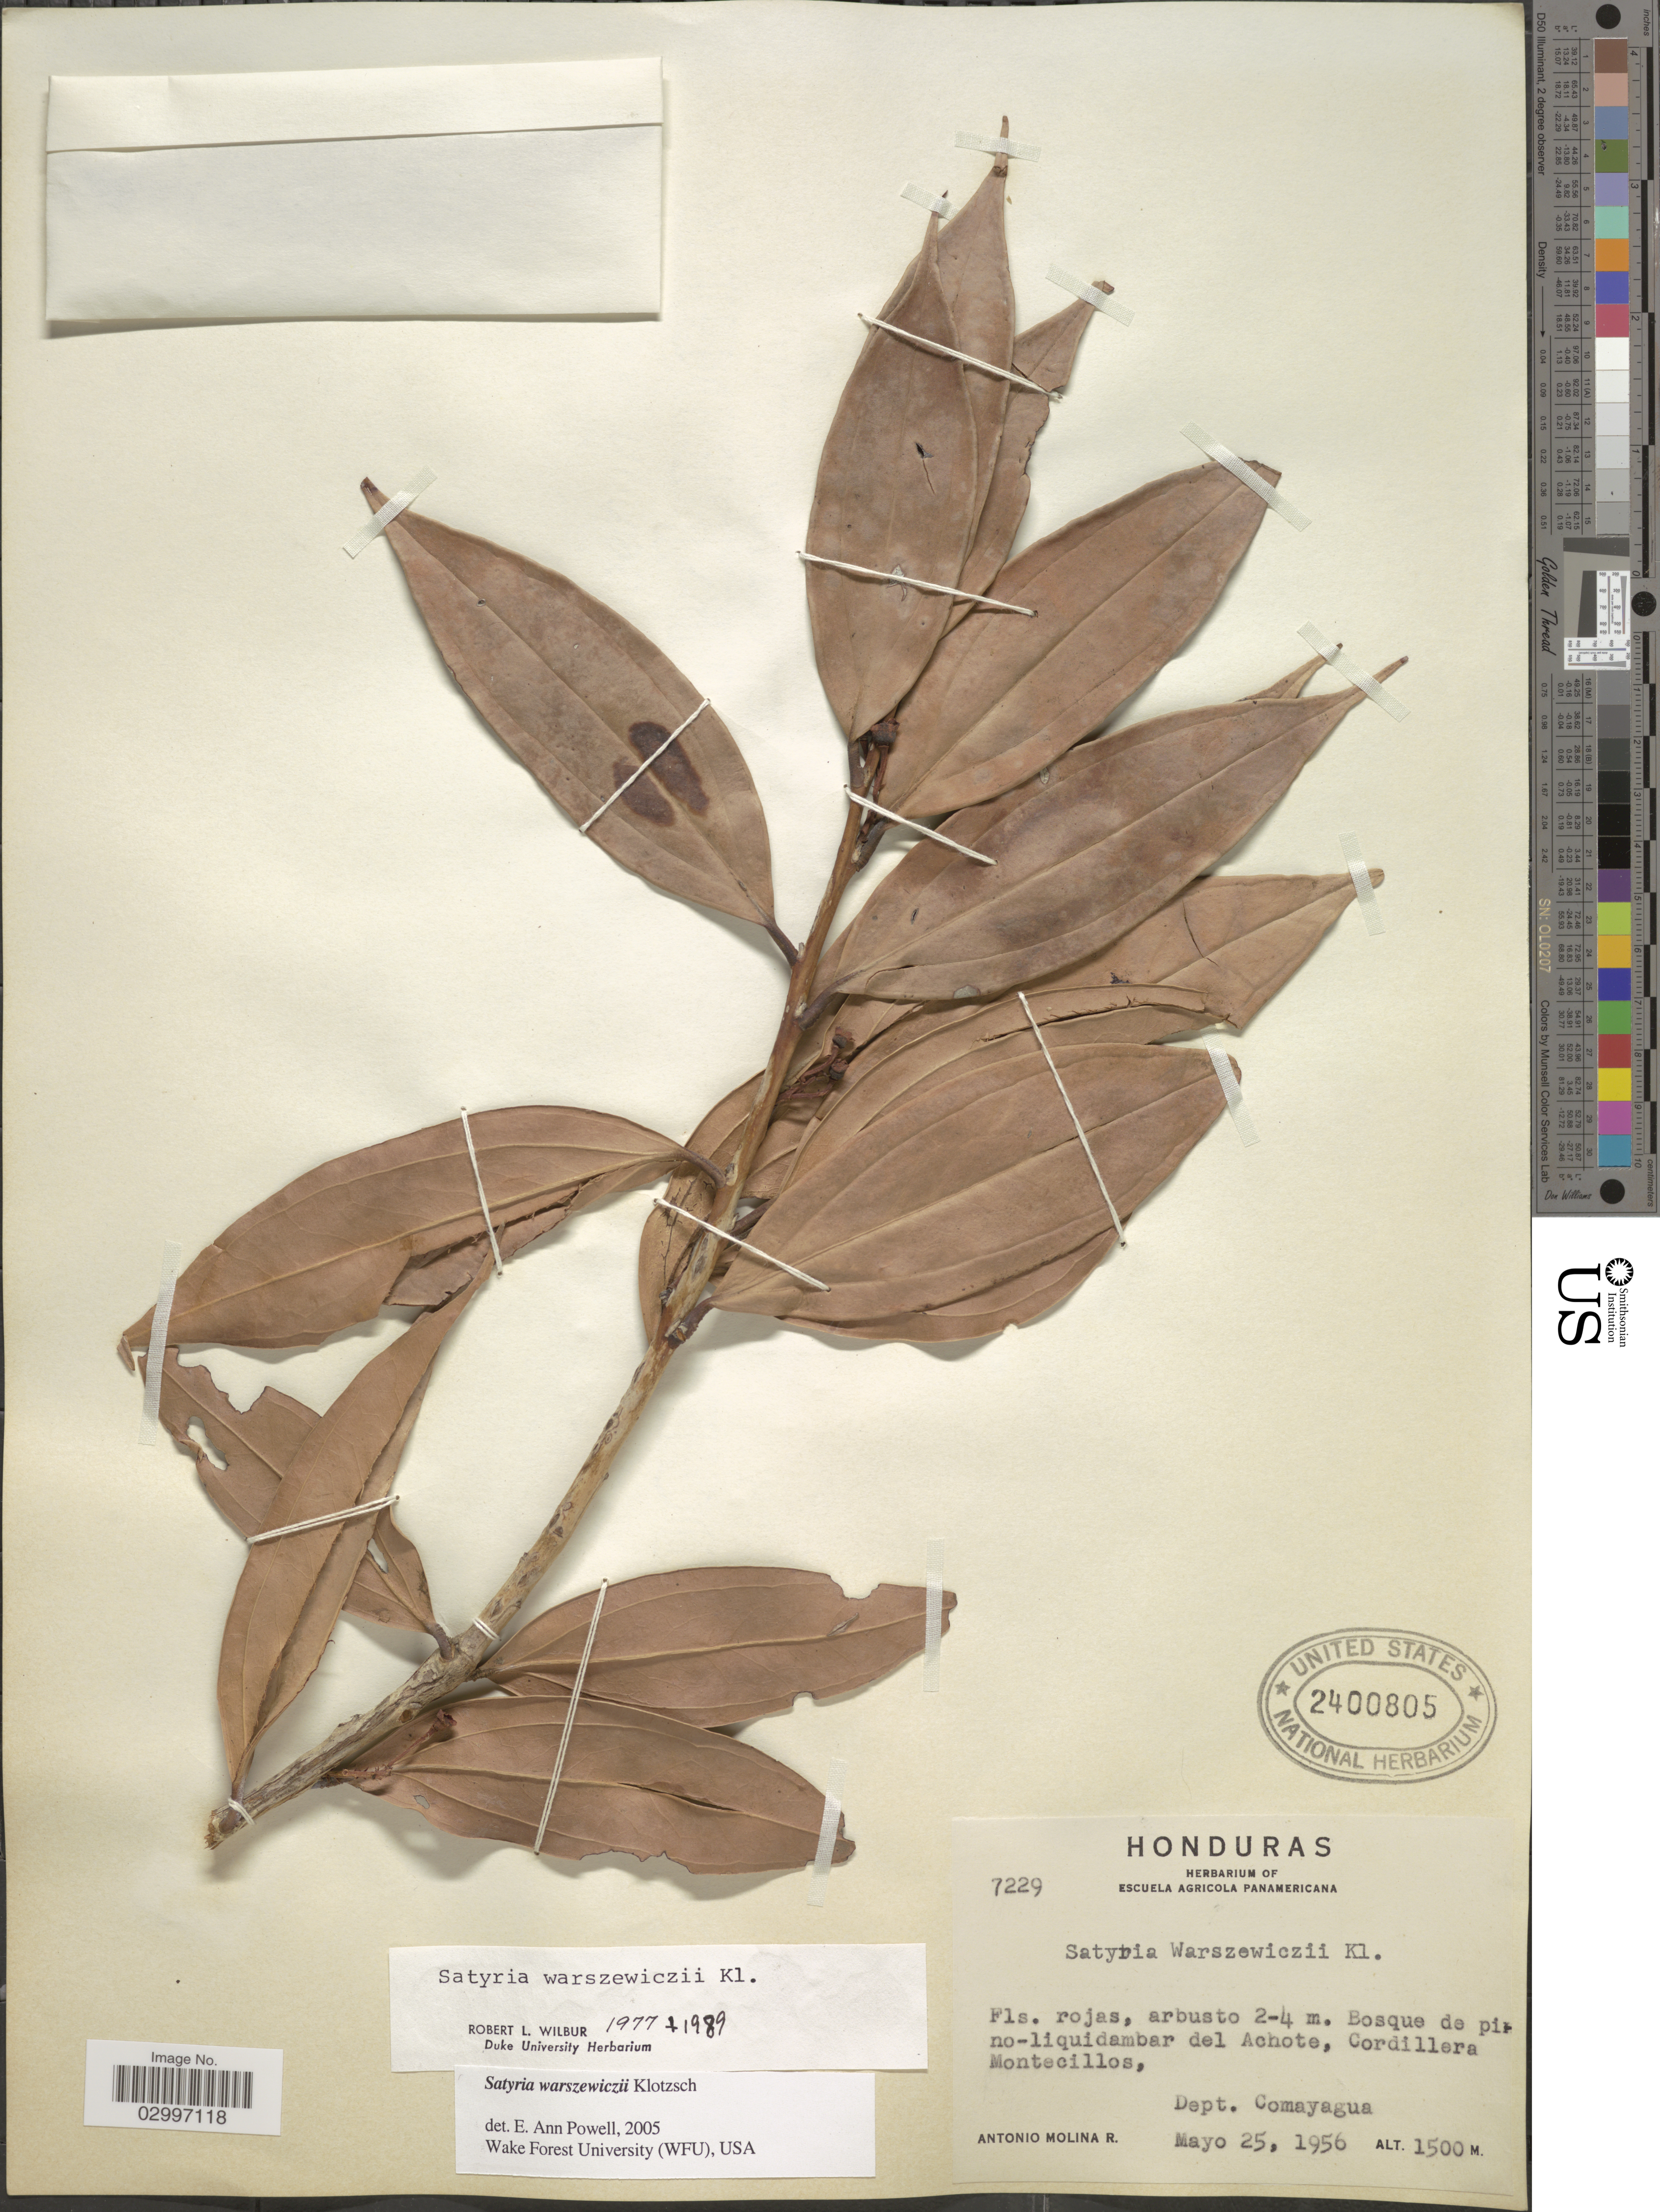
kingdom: Plantae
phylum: Tracheophyta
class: Magnoliopsida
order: Ericales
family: Ericaceae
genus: Satyria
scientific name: Satyria warszewiczii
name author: Klotzsch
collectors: A. Molina R.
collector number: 7229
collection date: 1956-05-25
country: Honduras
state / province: Comayagua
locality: Bosques de pino-liquidambar del Achote, Cordillera Montecillos, Dept. Comayagua.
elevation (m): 1500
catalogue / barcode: US 2400805